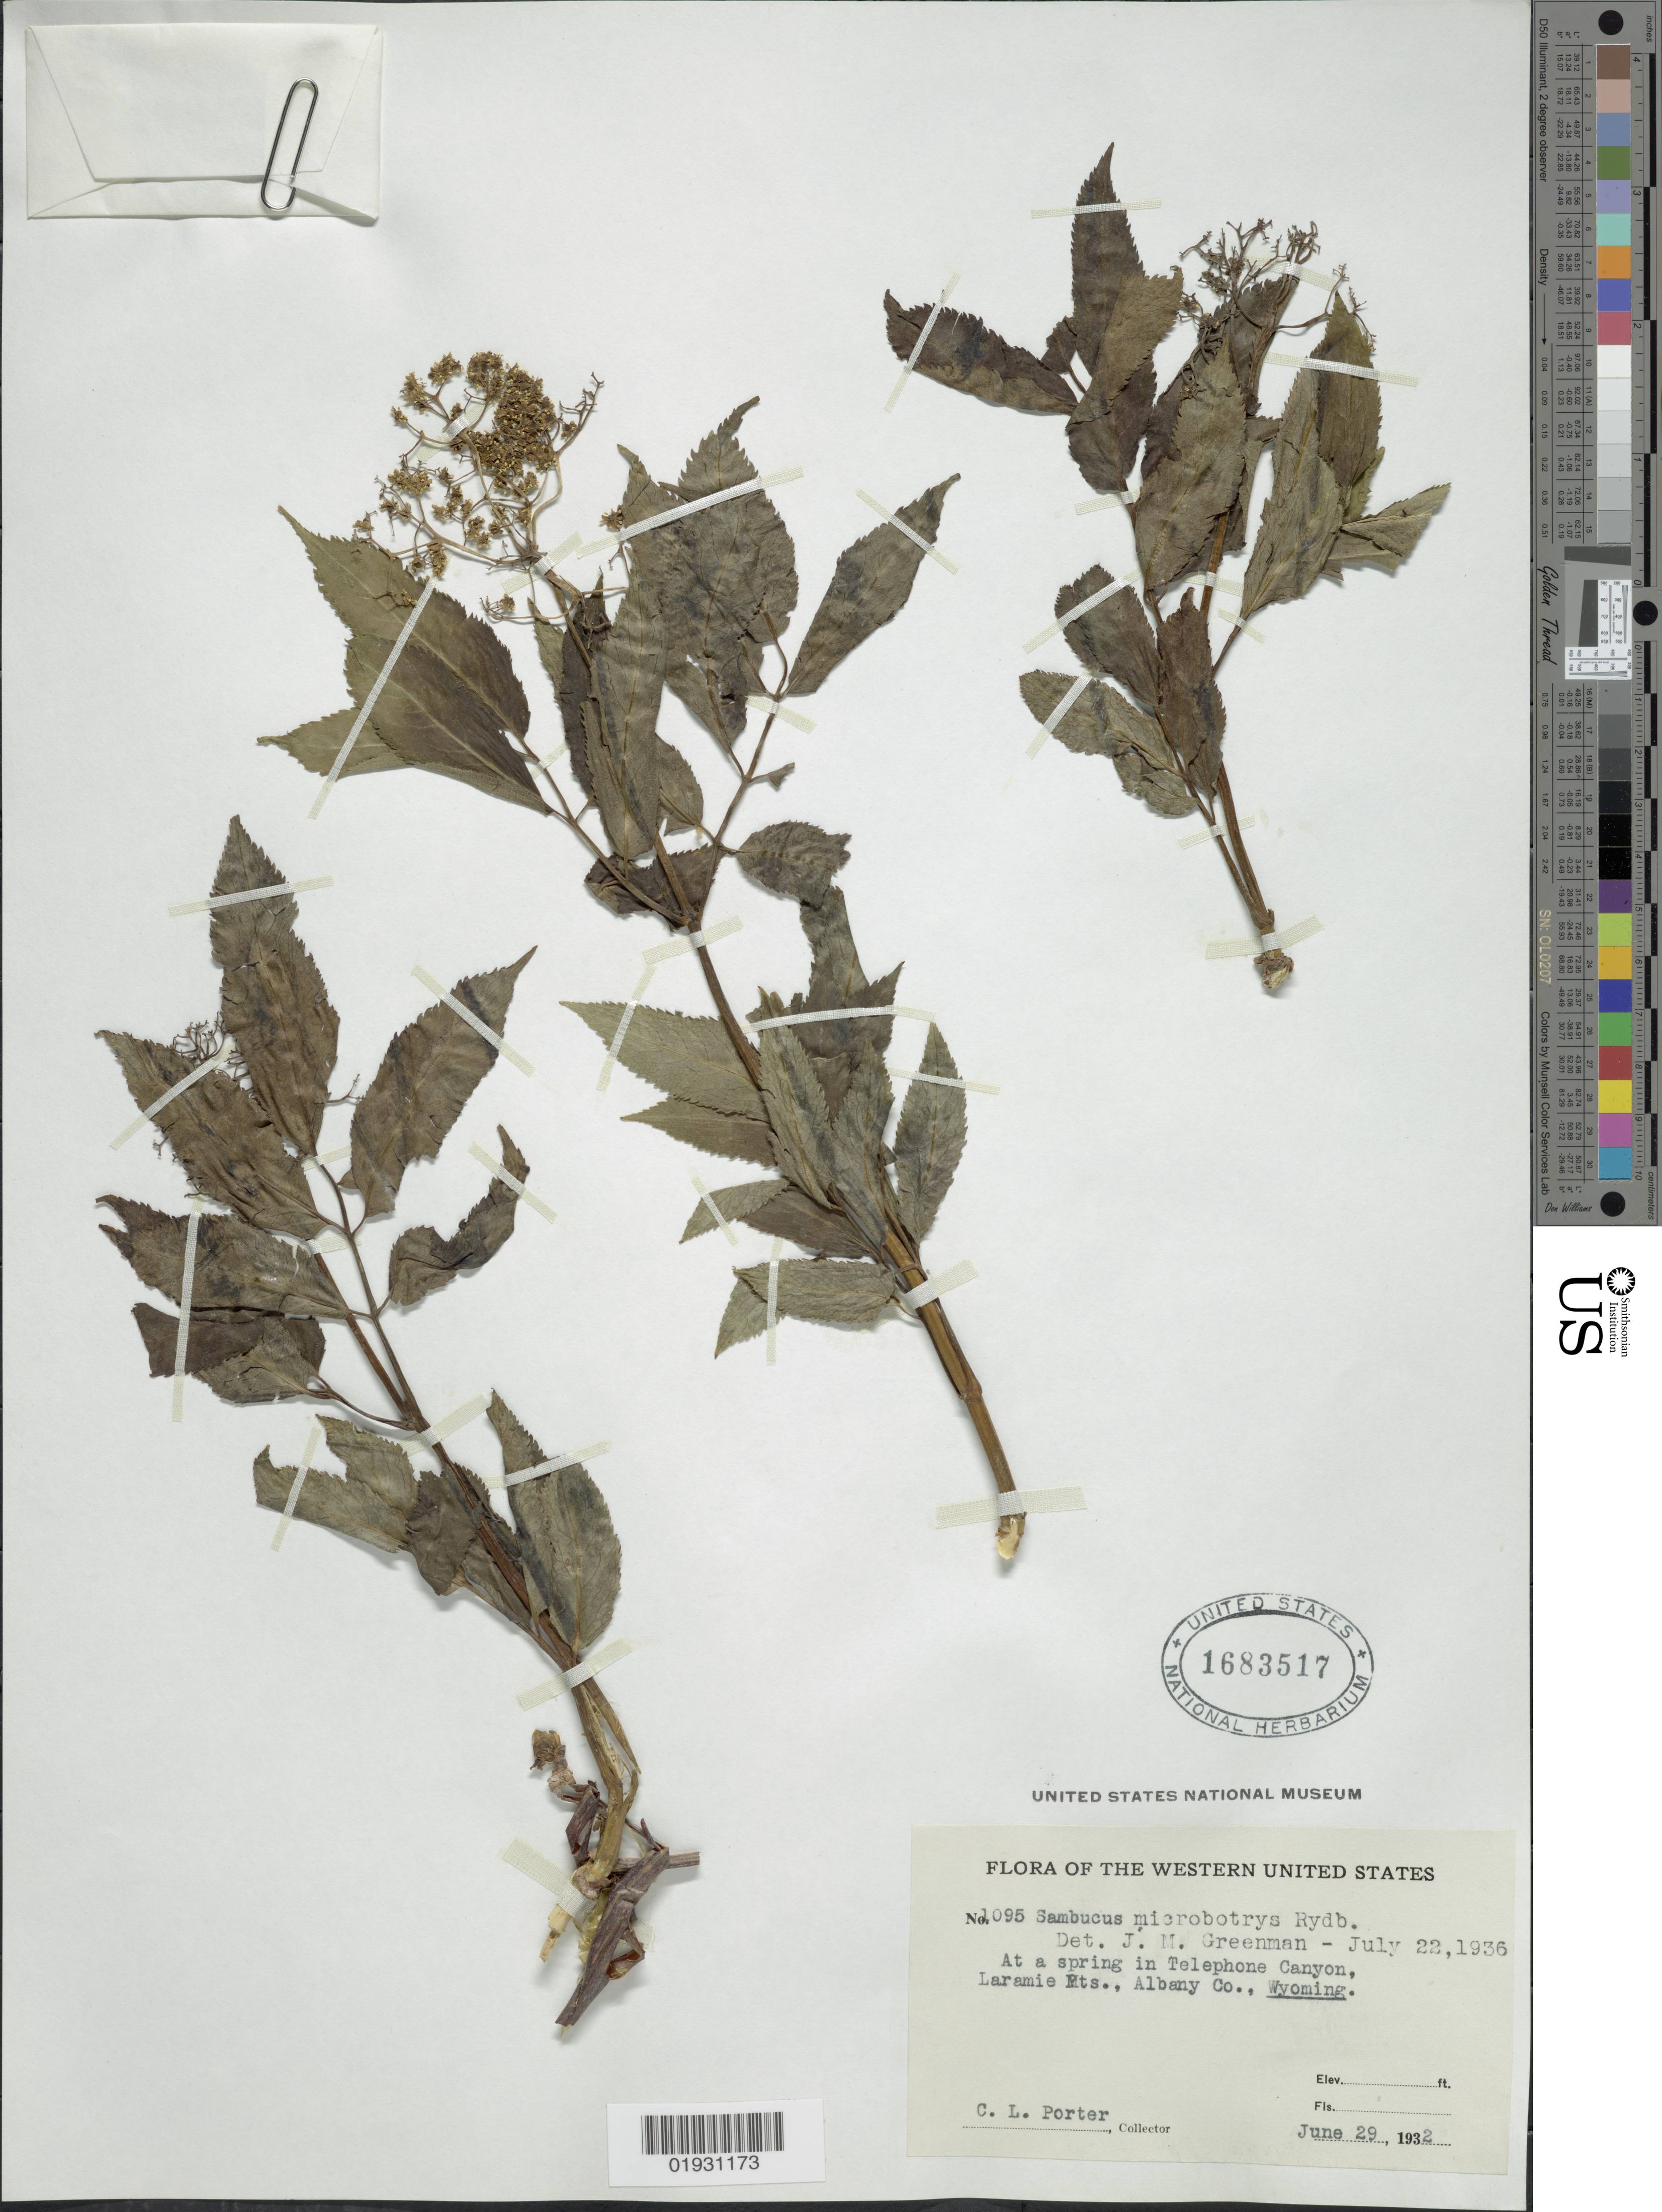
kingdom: Plantae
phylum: Tracheophyta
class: Magnoliopsida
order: Dipsacales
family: Viburnaceae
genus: Sambucus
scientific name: Sambucus microbotrys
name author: Rydb.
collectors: C. L. Porter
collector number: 1095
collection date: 1932-06-29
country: United States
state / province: Wyoming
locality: Western United States. At a spring in Telephone Canyon, Laramie Mts., Albany Co.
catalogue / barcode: US 1683517